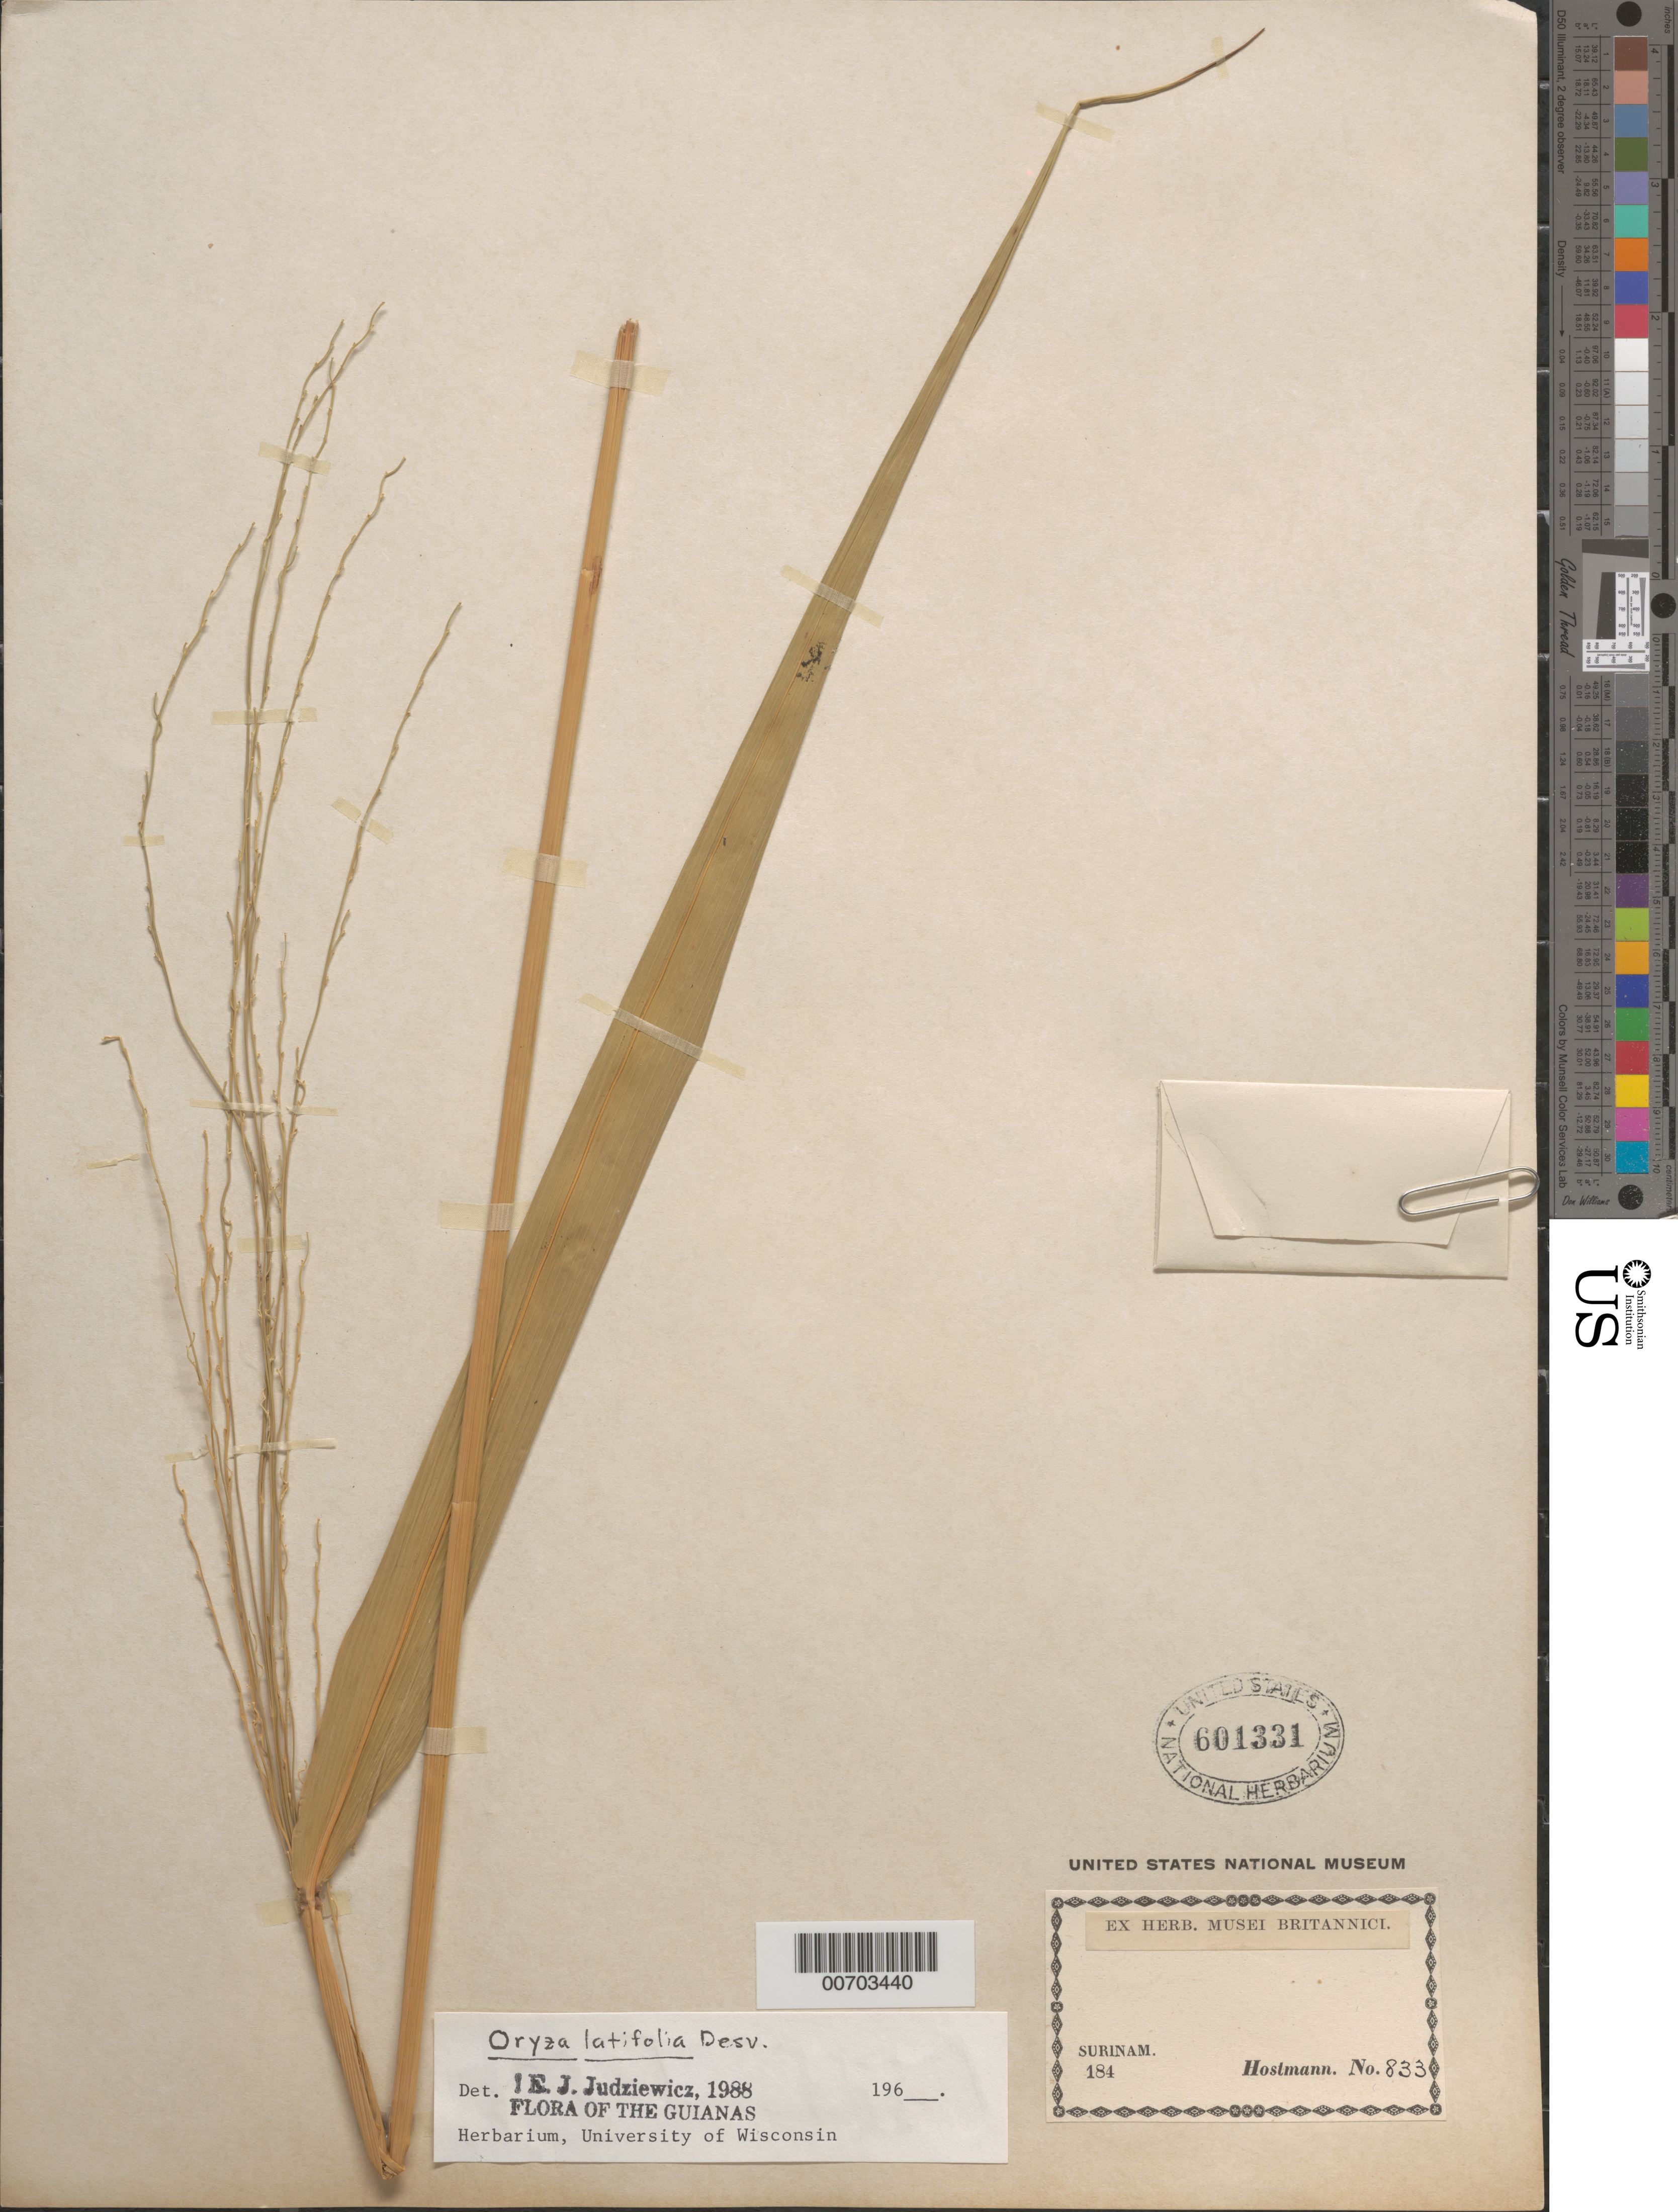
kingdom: Plantae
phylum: Tracheophyta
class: Liliopsida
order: Poales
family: Poaceae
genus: Oryza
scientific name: Oryza latifolia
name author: Desv.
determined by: Judziewicz, E. J.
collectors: F. Hostmann & A. Kappler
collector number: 833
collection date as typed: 184?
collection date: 1840/1849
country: Suriname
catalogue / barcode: US 601331